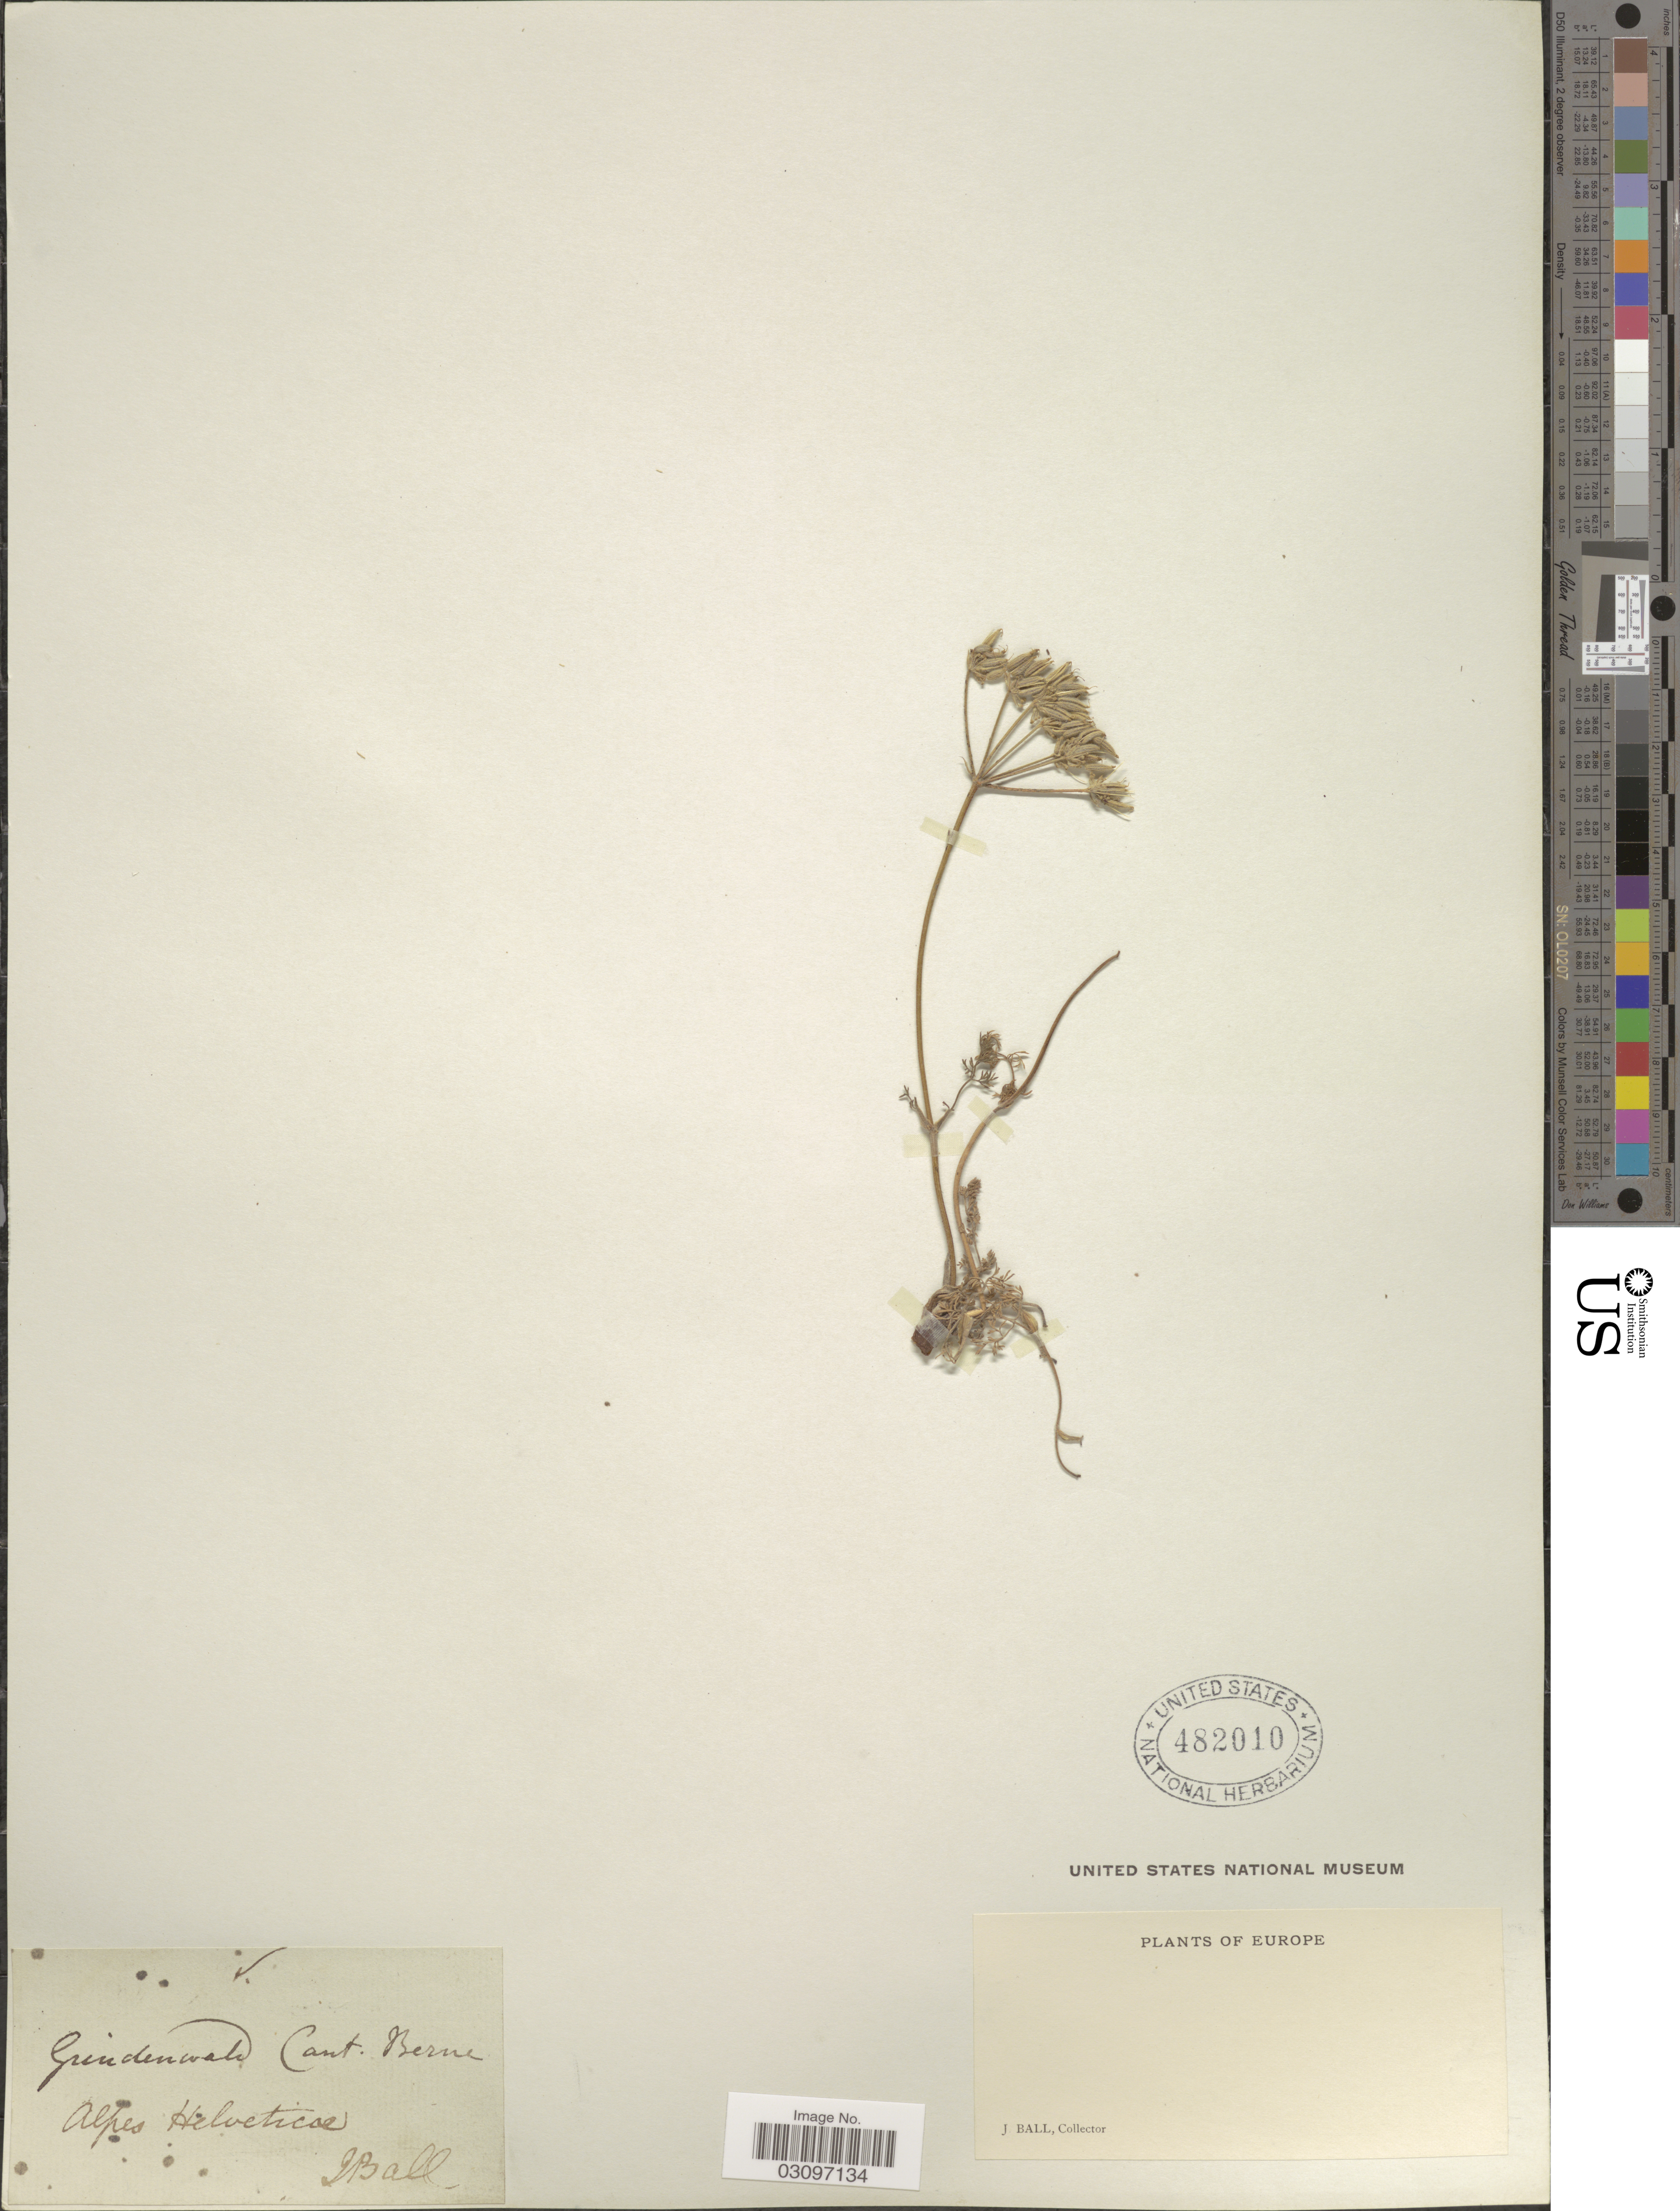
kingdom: Plantae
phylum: Tracheophyta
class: Magnoliopsida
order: Apiales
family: Apiaceae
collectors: J. Ball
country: Switzerland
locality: Alpes Helveticæ.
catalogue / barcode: US 482010